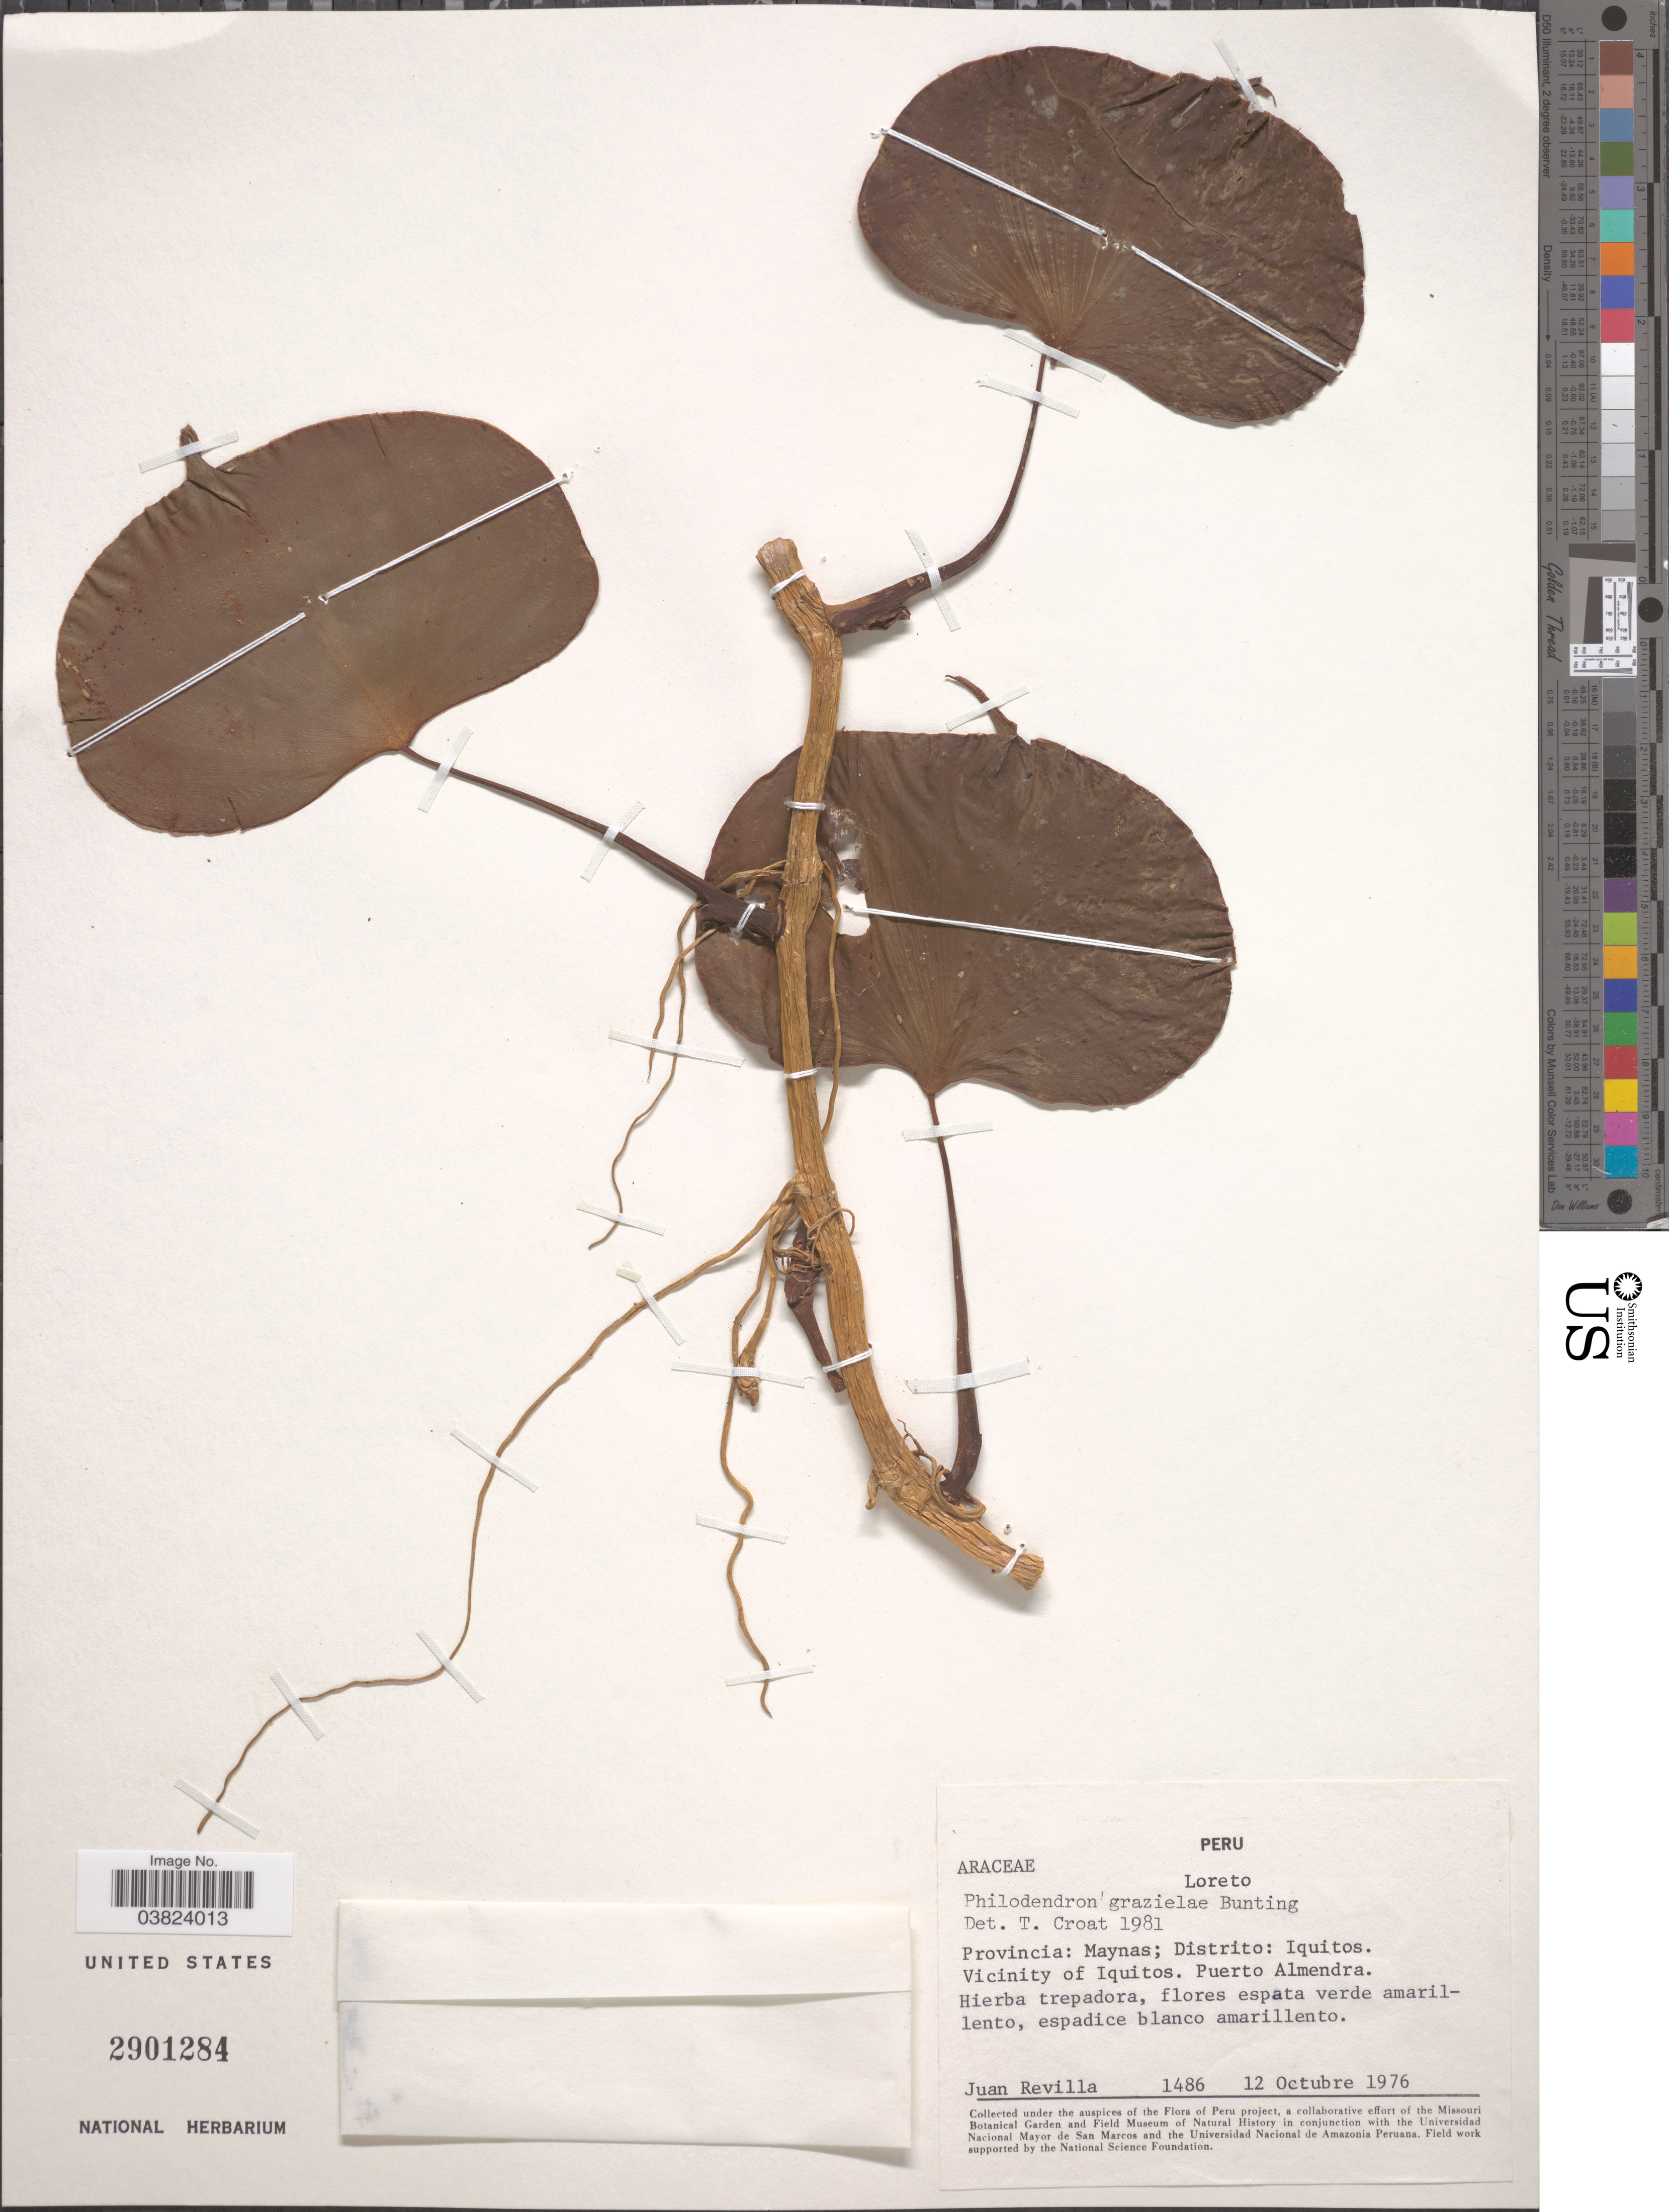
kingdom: Plantae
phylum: Tracheophyta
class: Liliopsida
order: Alismatales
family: Araceae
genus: Philodendron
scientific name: Philodendron grazielae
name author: G.S. Bunting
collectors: J. Revilla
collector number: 1486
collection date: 1976-10-12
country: Peru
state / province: Loreto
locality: Provincia: Maynas; Distrito: Iquitos. Vicinity of Iquitos. Puerto Almendra.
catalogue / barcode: US 2901284